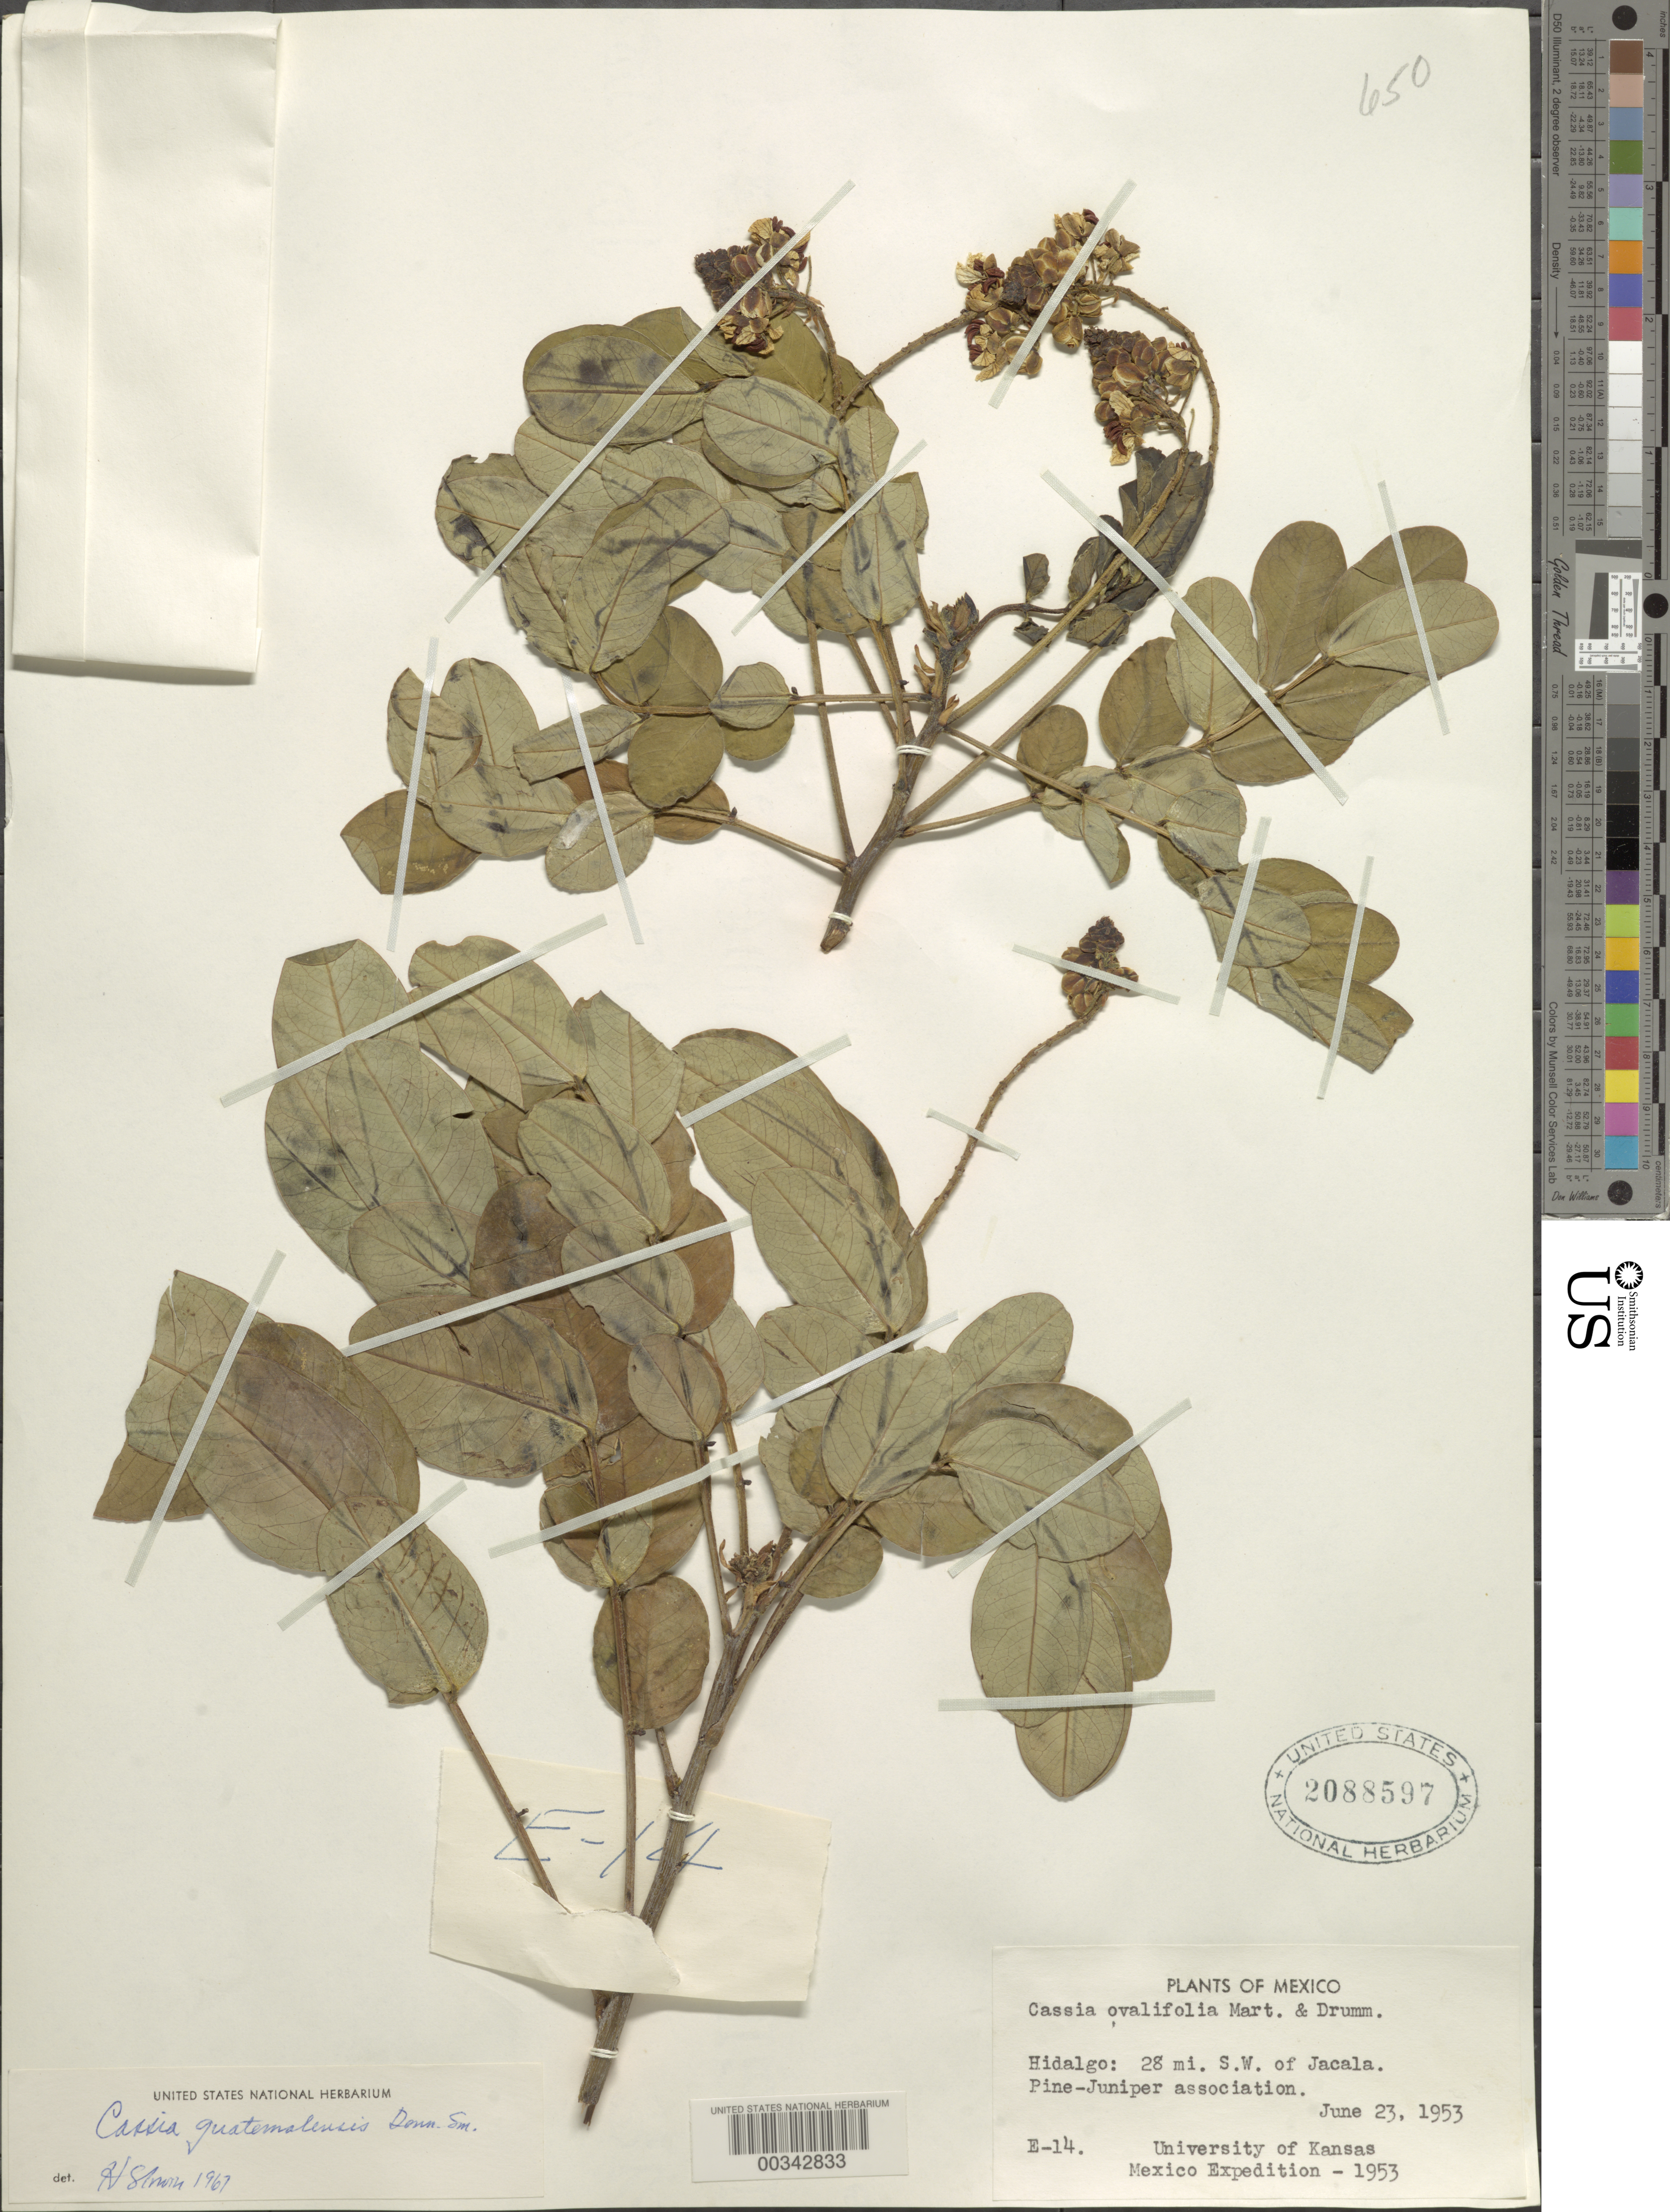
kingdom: Plantae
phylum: Tracheophyta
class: Magnoliopsida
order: Fabales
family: Fabaceae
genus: Senna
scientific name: Senna guatemalensis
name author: (Donn. Sm.) H.S. Irwin & Barneby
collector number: E-14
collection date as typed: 23 Jun 1953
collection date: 1953-06-23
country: Mexico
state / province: Hidalgo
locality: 28 mi SW of Jacala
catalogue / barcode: US 2088597